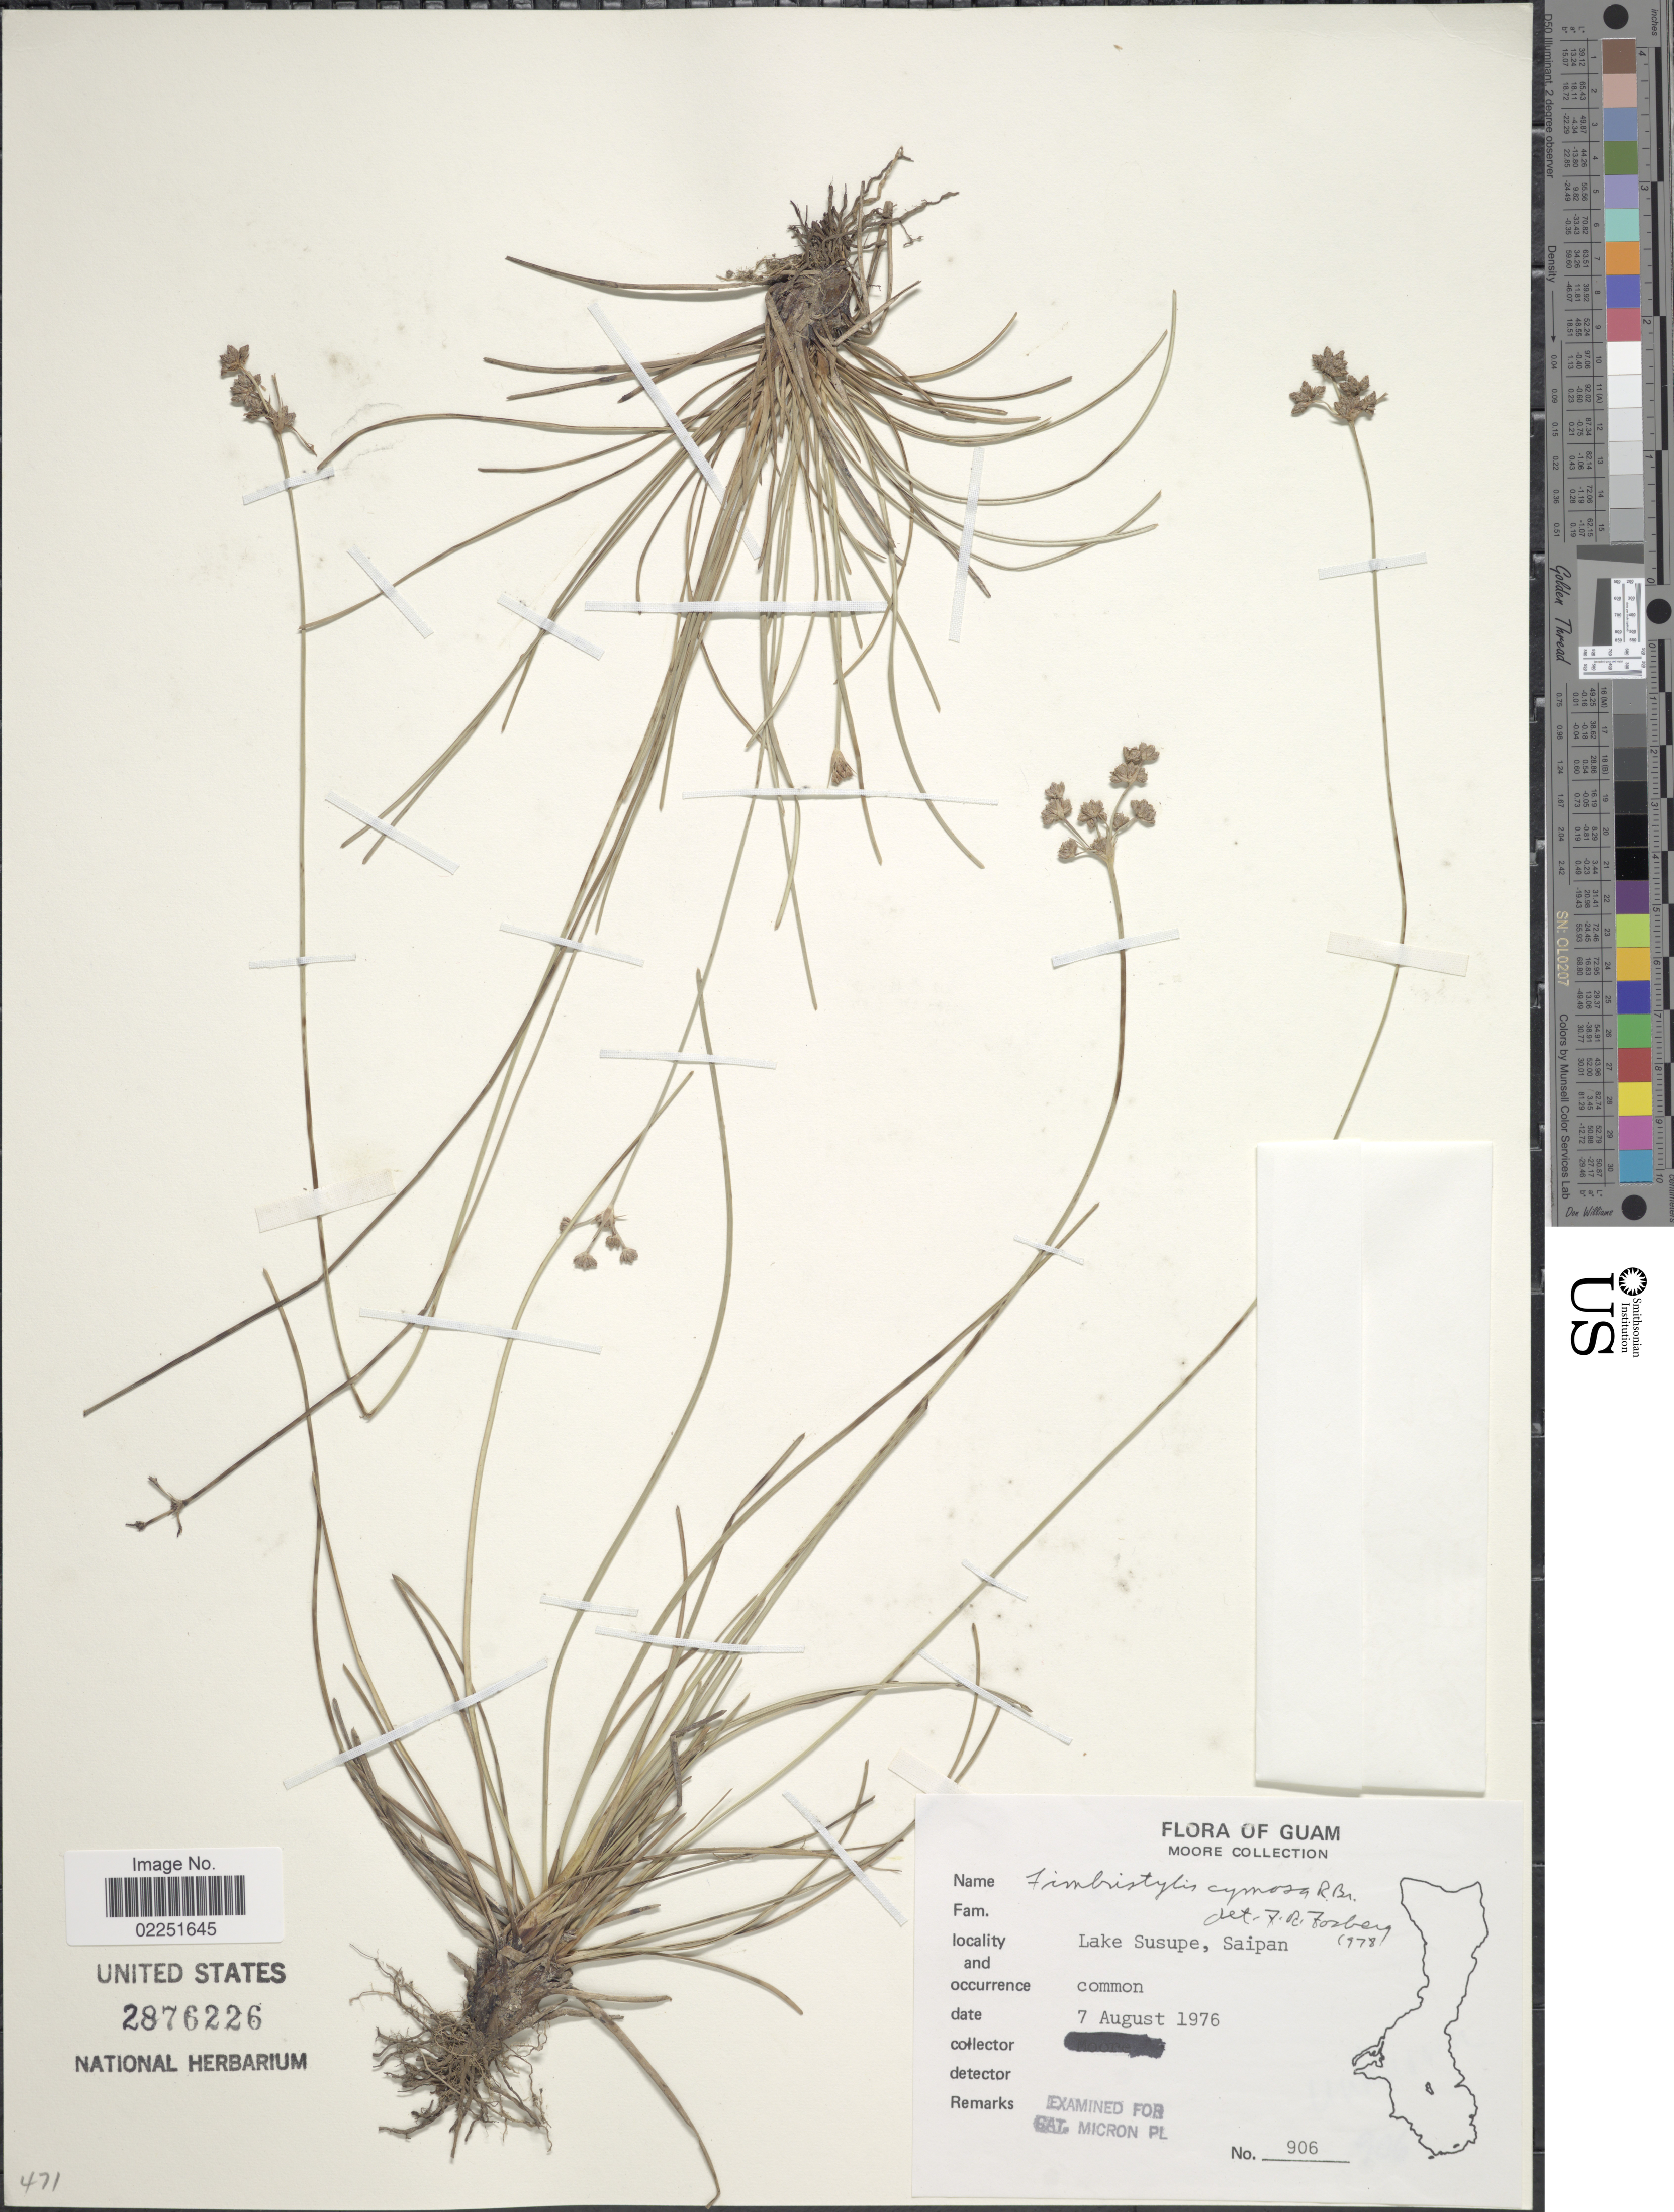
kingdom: Plantae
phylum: Tracheophyta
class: Liliopsida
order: Poales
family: Cyperaceae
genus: Fimbristylis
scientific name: Fimbristylis cymosa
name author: R. Br.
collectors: -. Moore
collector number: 906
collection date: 1976-08-07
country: Guam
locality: Lake Susupe, Saipan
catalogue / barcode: US 2876226